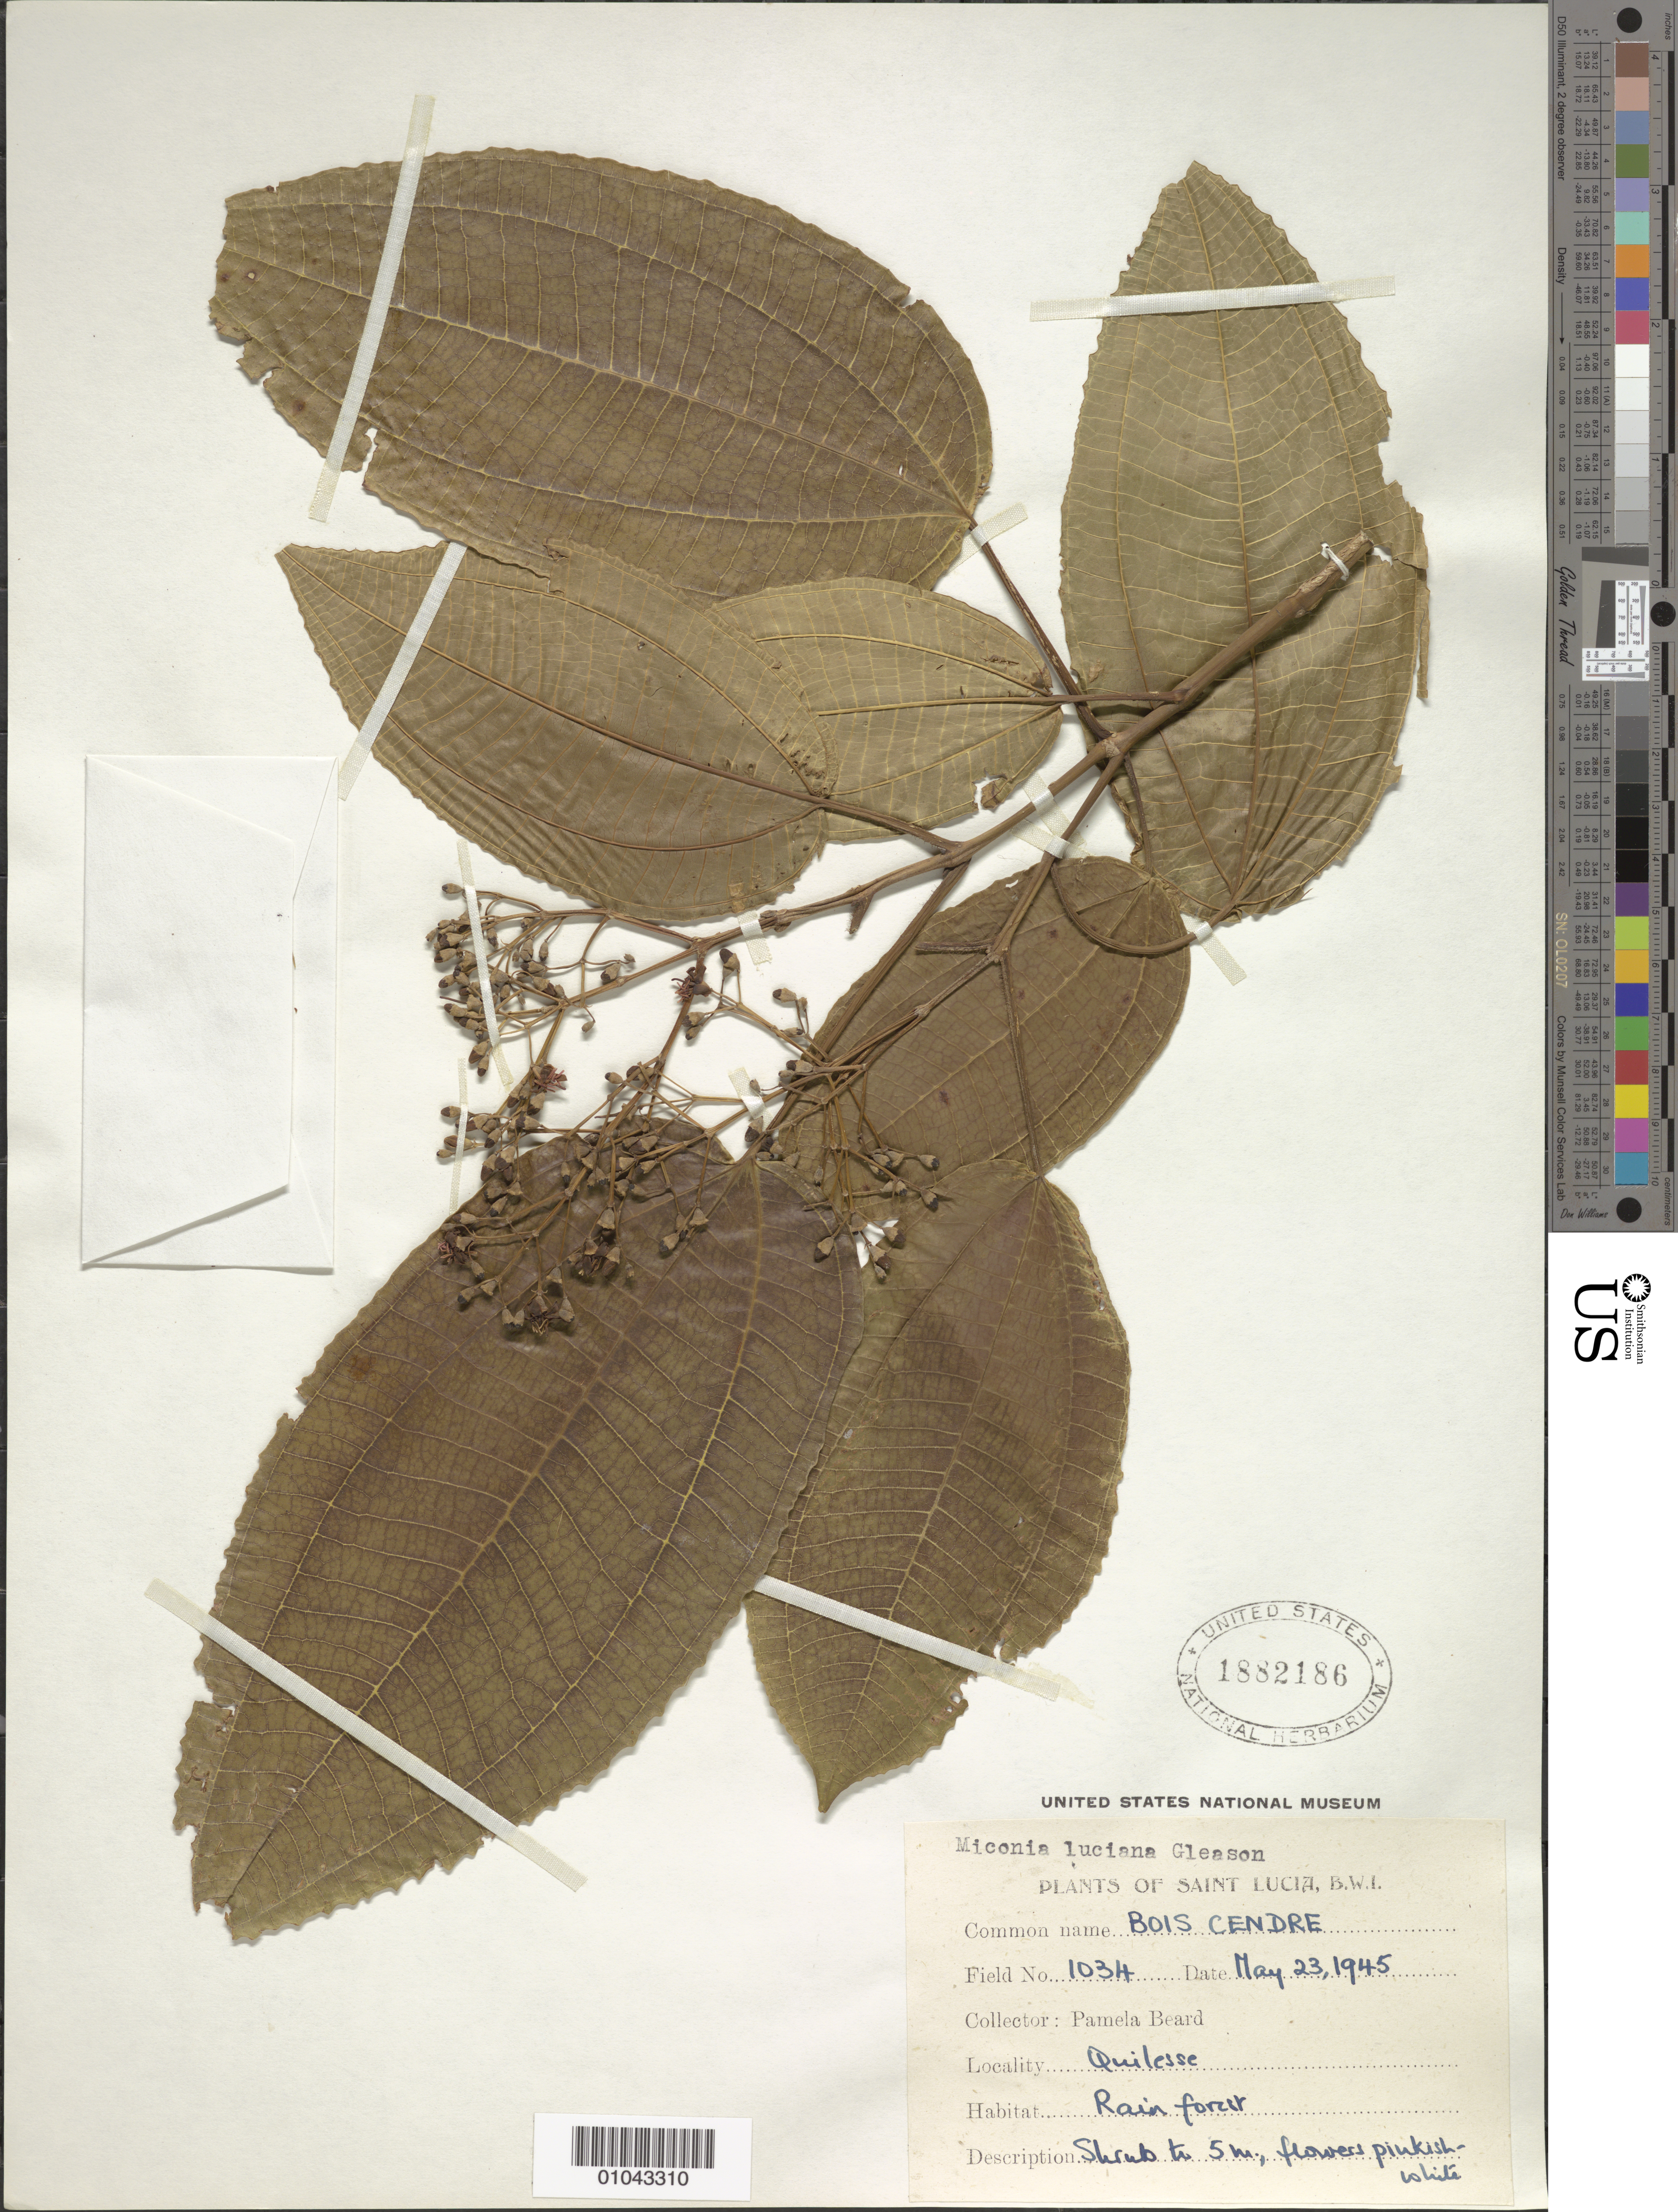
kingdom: Plantae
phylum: Tracheophyta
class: Magnoliopsida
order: Myrtales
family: Melastomataceae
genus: Miconia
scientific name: Miconia luciana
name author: Gleason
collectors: P. Beard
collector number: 1034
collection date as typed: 23 May 1945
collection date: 1945-05-23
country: St. Lucia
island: St. Lucia I.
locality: Quilesse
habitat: Rainforest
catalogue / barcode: US 1882186